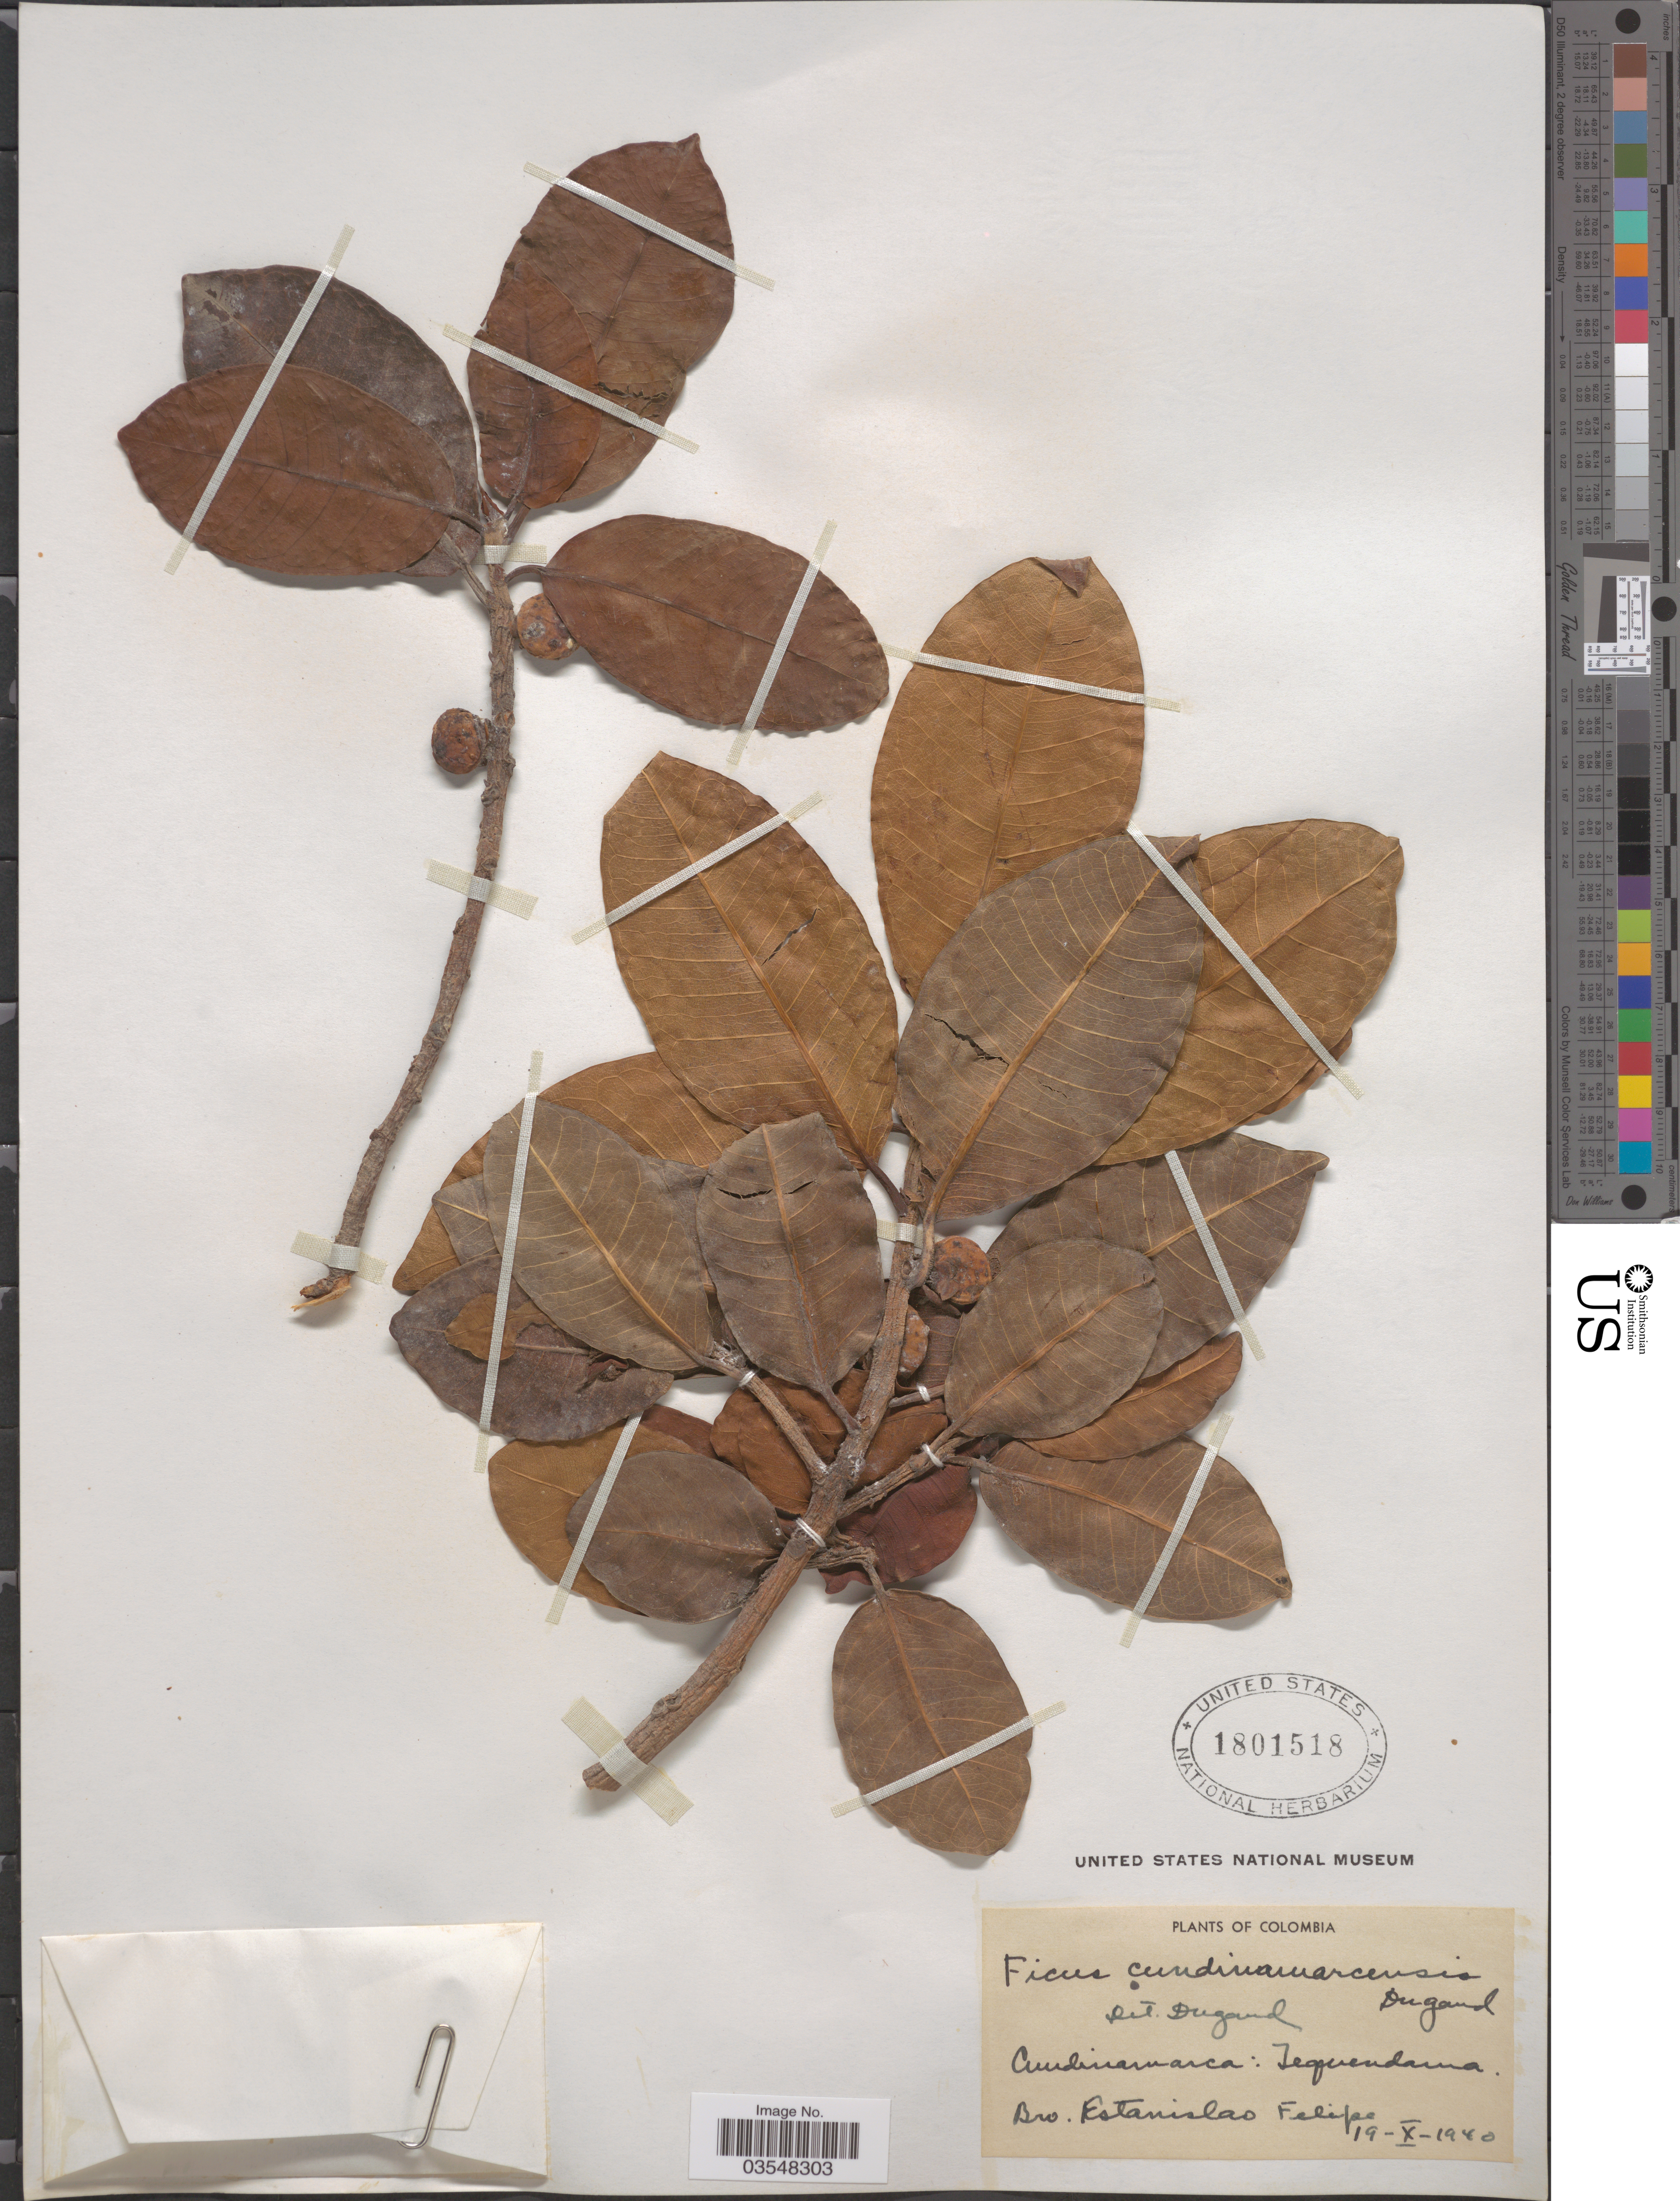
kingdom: Plantae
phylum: Tracheophyta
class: Magnoliopsida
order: Rosales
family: Moraceae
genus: Ficus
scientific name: Ficus cundinamarcensis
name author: Dugand G.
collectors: Bro. E. Felipe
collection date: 1940-10-19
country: Colombia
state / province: Cundinamarca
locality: Tequendama.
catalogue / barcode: US 1801518